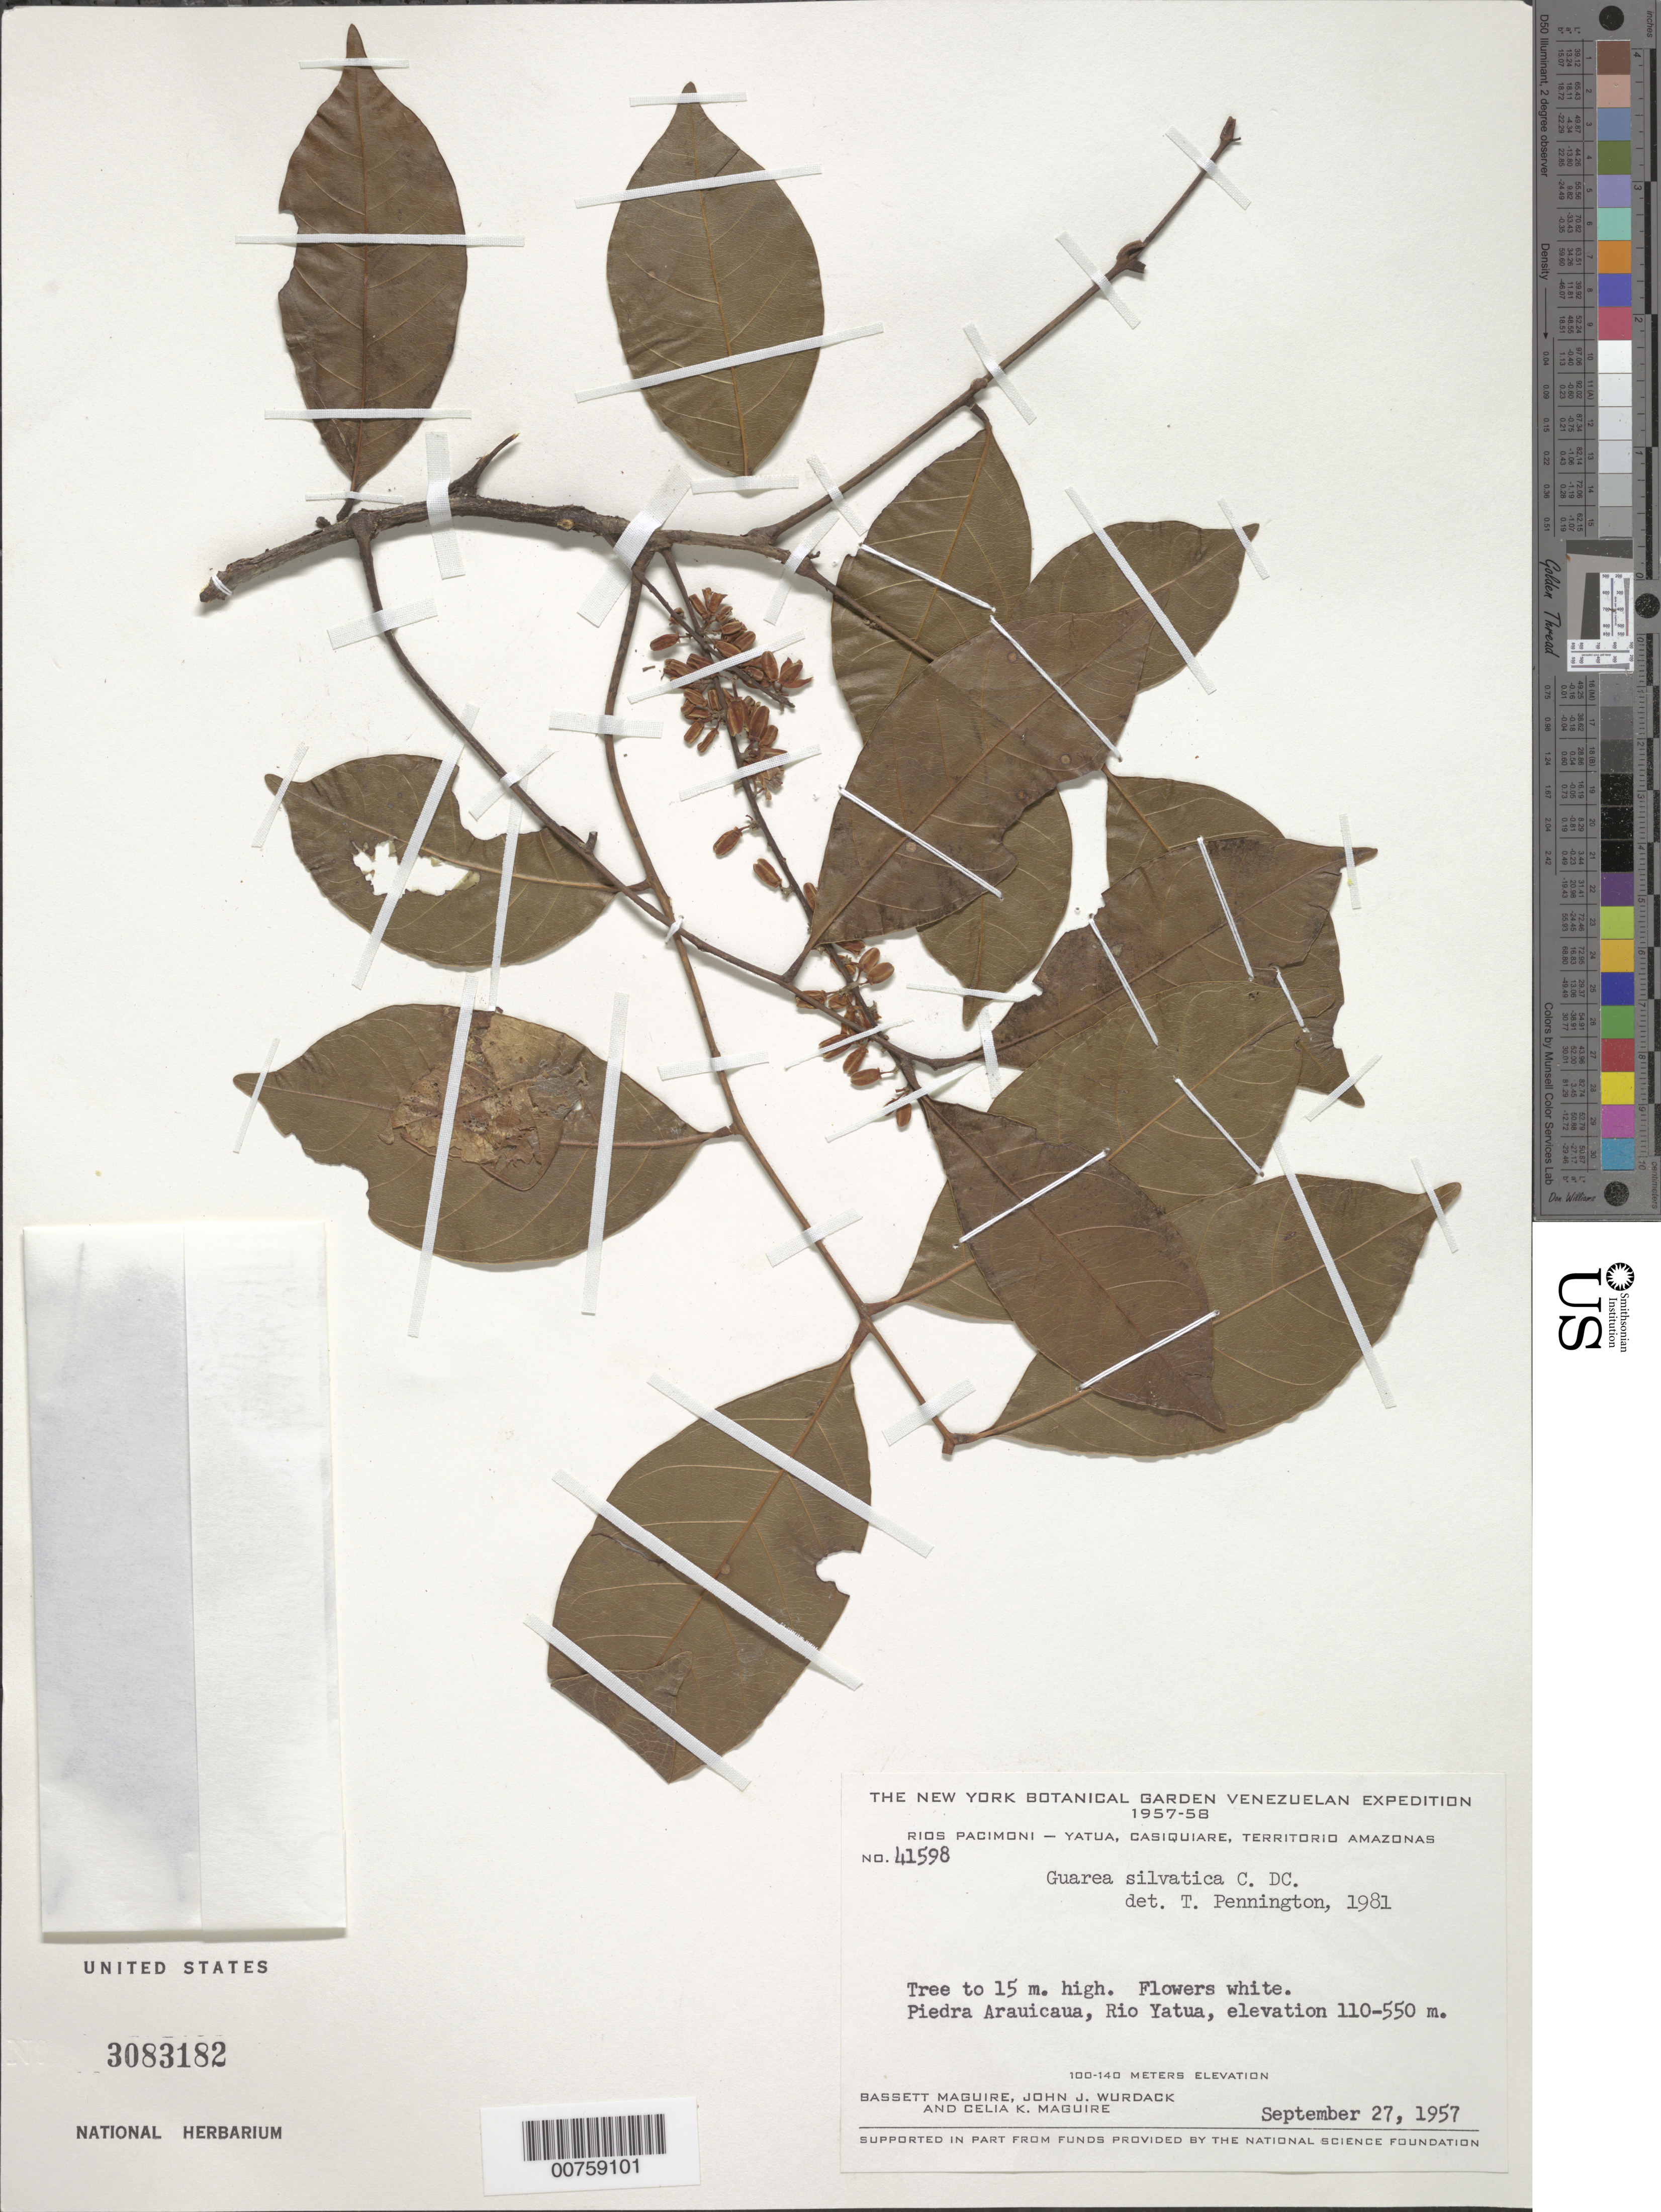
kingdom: Plantae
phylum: Tracheophyta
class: Magnoliopsida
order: Sapindales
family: Meliaceae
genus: Guarea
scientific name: Guarea silvatica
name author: C. DC.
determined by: Pennington, T. D., (K)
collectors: B. Maguire, J. J. Wurdack & C. K. Maguire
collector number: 41598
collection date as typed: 27-Sep-57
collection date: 1957-09-27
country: Venezuela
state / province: Amazonas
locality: Piedra Arauicaua, Río Yatua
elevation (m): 110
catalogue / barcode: US 3083182